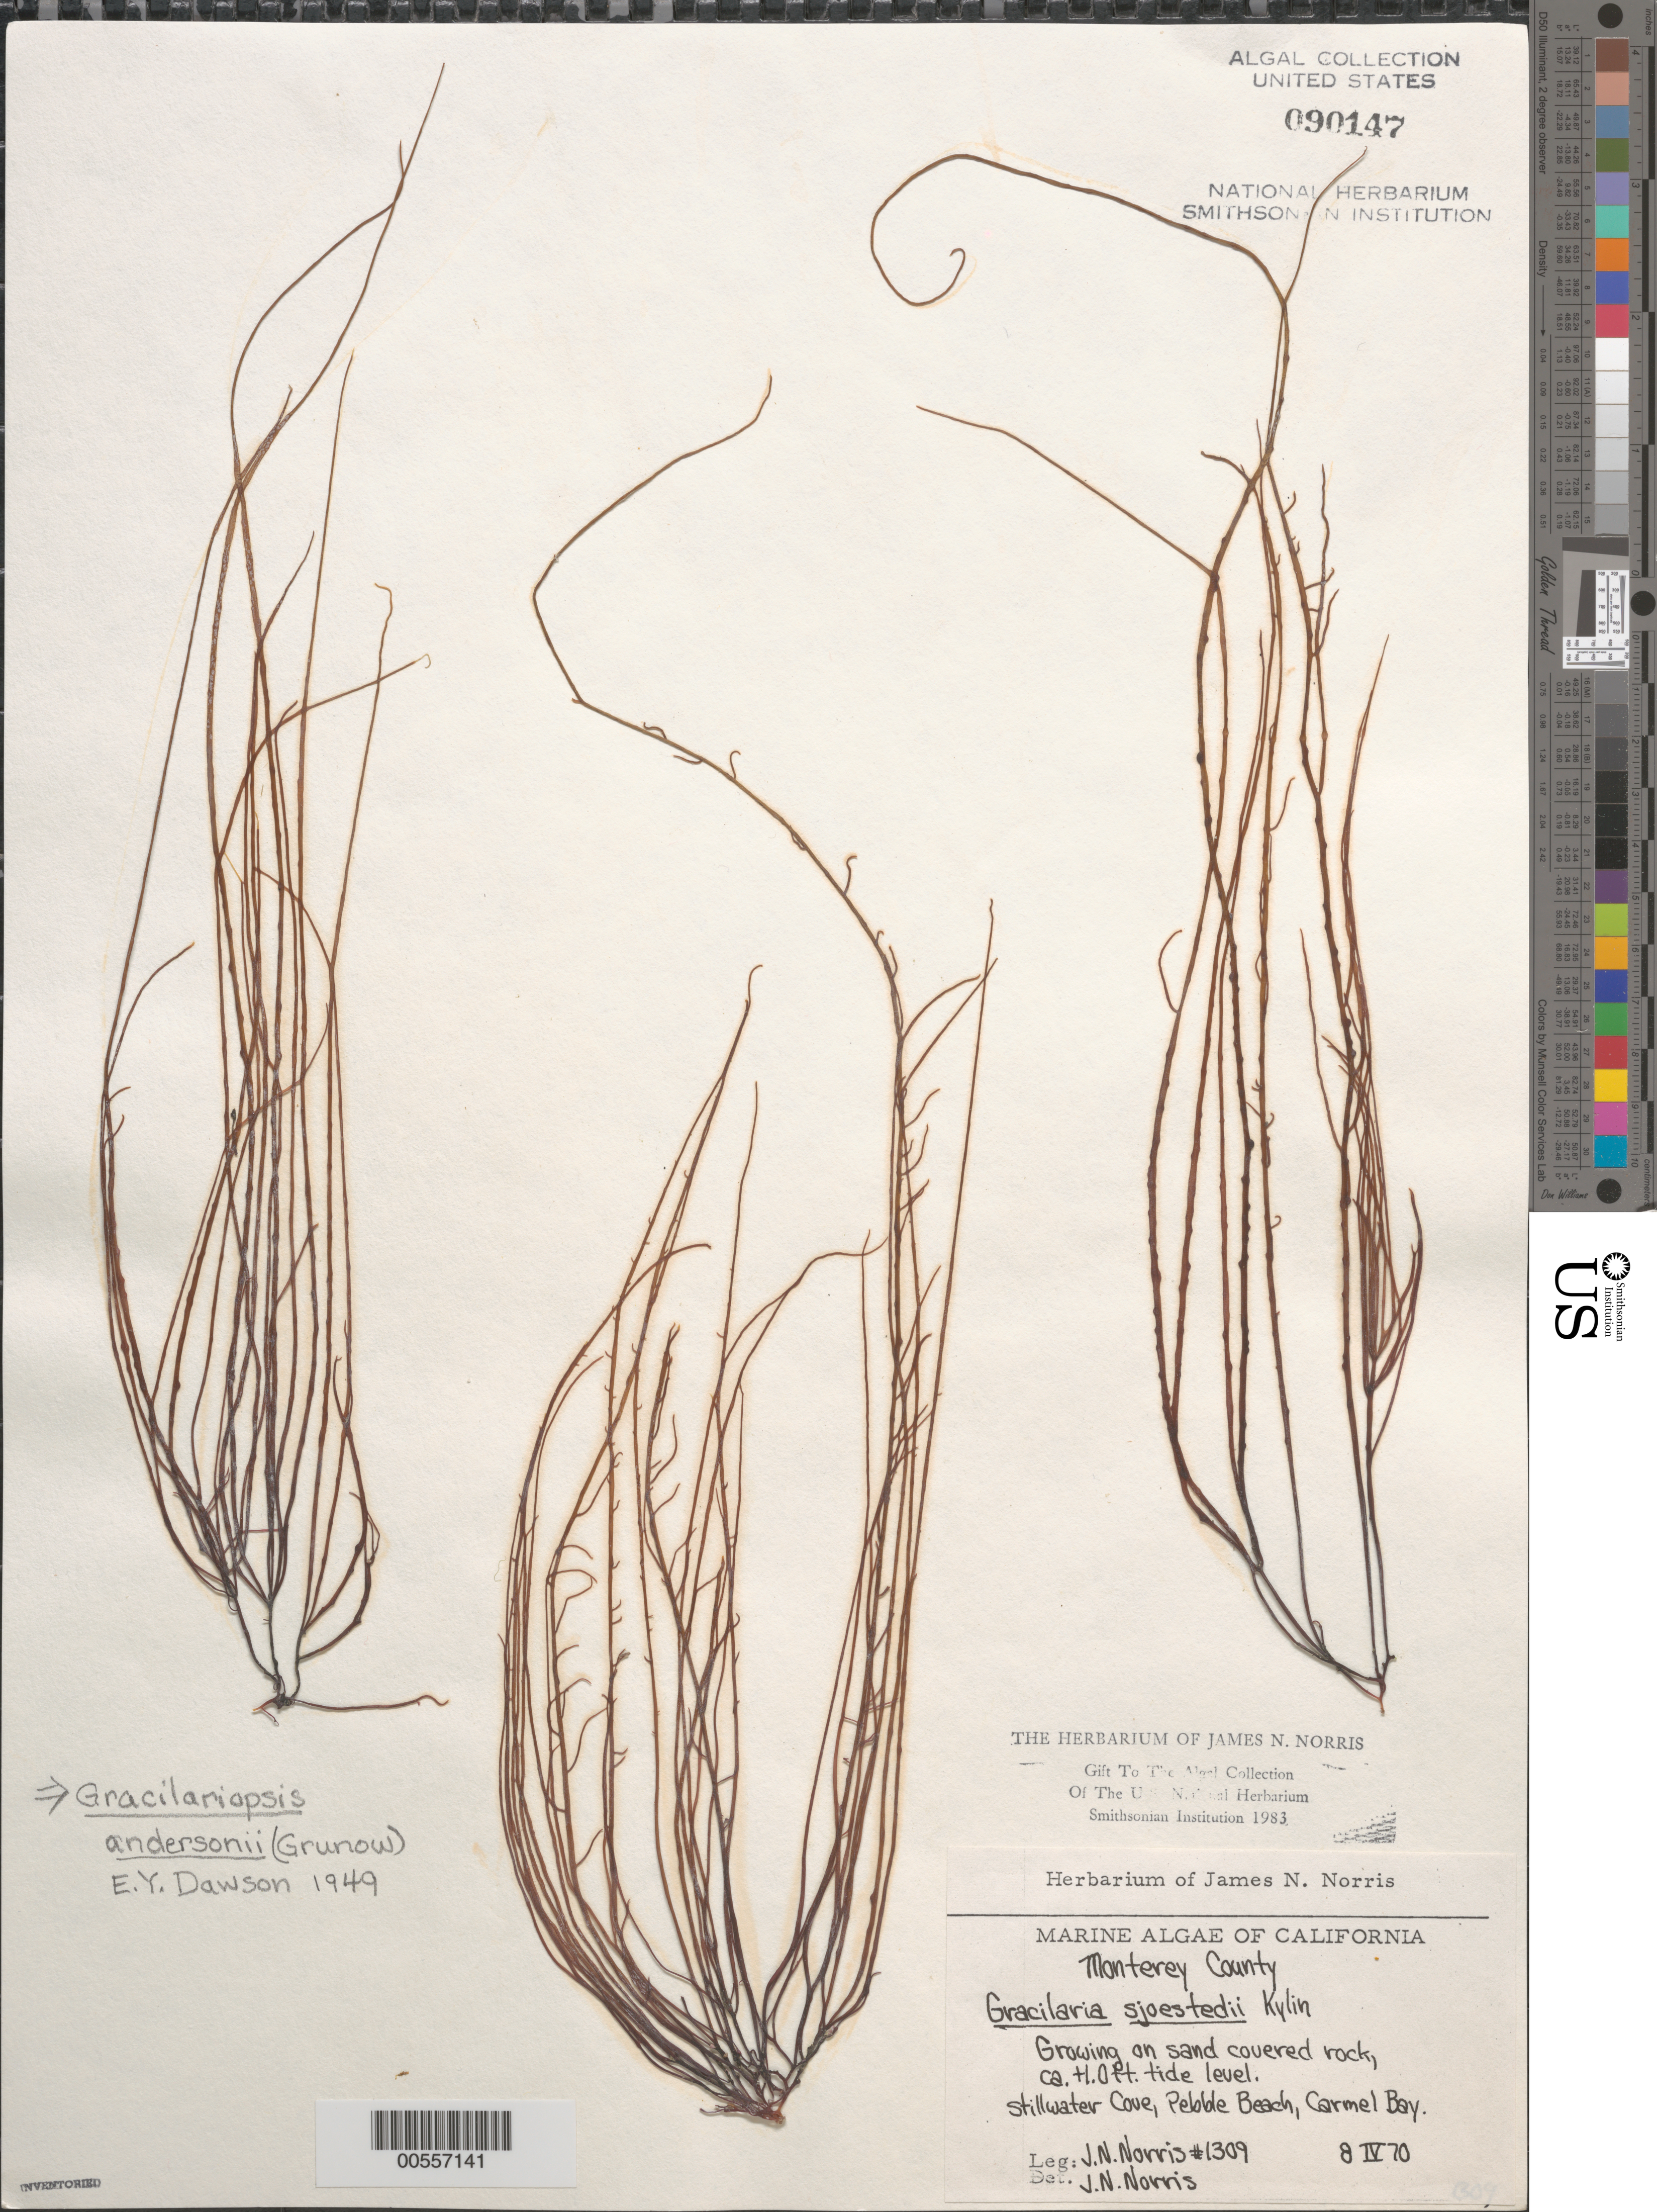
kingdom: Plantae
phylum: Rhodophyta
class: Florideophyceae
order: Gracilariales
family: Gracilariaceae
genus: Gracilariopsis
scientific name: Gracilariopsis andersonii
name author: (Grunow) E.Y. Dawson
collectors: J. N. Norris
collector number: JN-1309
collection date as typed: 08 Apr 1970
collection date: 1970-04-08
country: United States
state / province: California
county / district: Monterey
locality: Stillwater Cove, Pebble Beach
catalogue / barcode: US 90147